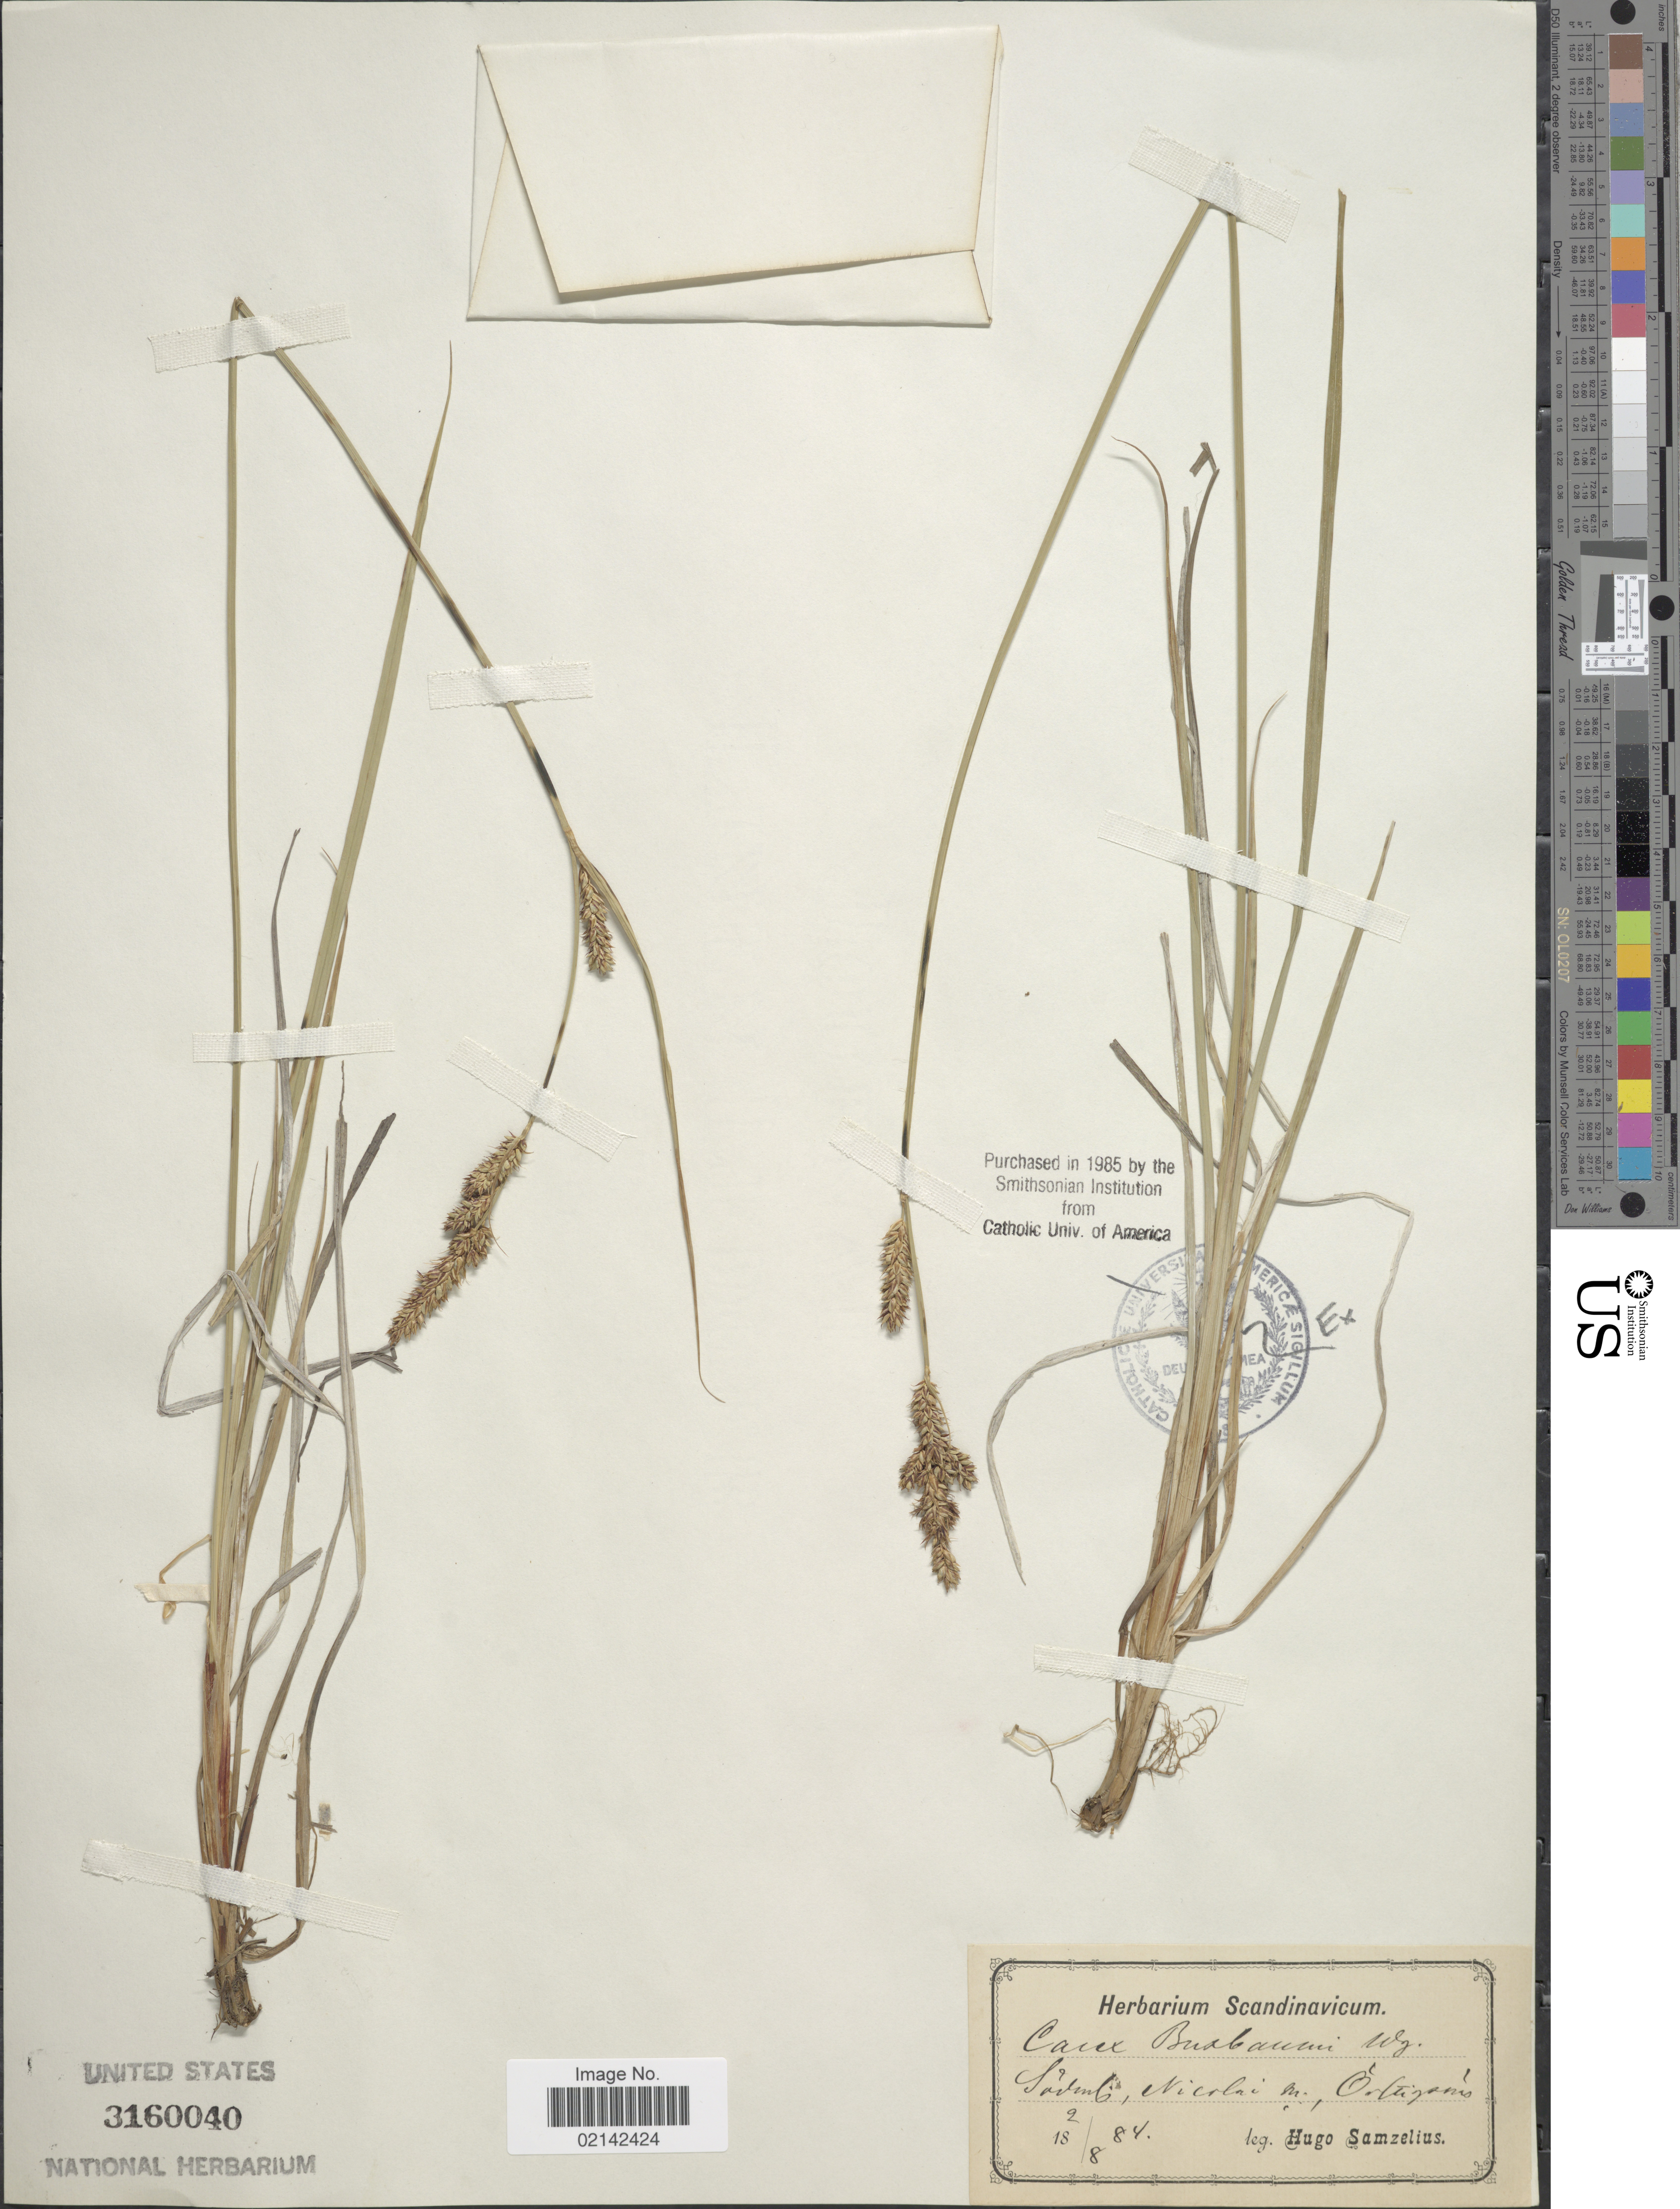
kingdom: Plantae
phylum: Tracheophyta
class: Liliopsida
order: Poales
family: Cyperaceae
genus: Carex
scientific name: Carex buxbaumii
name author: Wahlenb.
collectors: H. Samzelius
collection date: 1884-08-02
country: Sweden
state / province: Sodermanland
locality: Sodml. Nicolai sn. Örstigsnäs.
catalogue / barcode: US 3160040